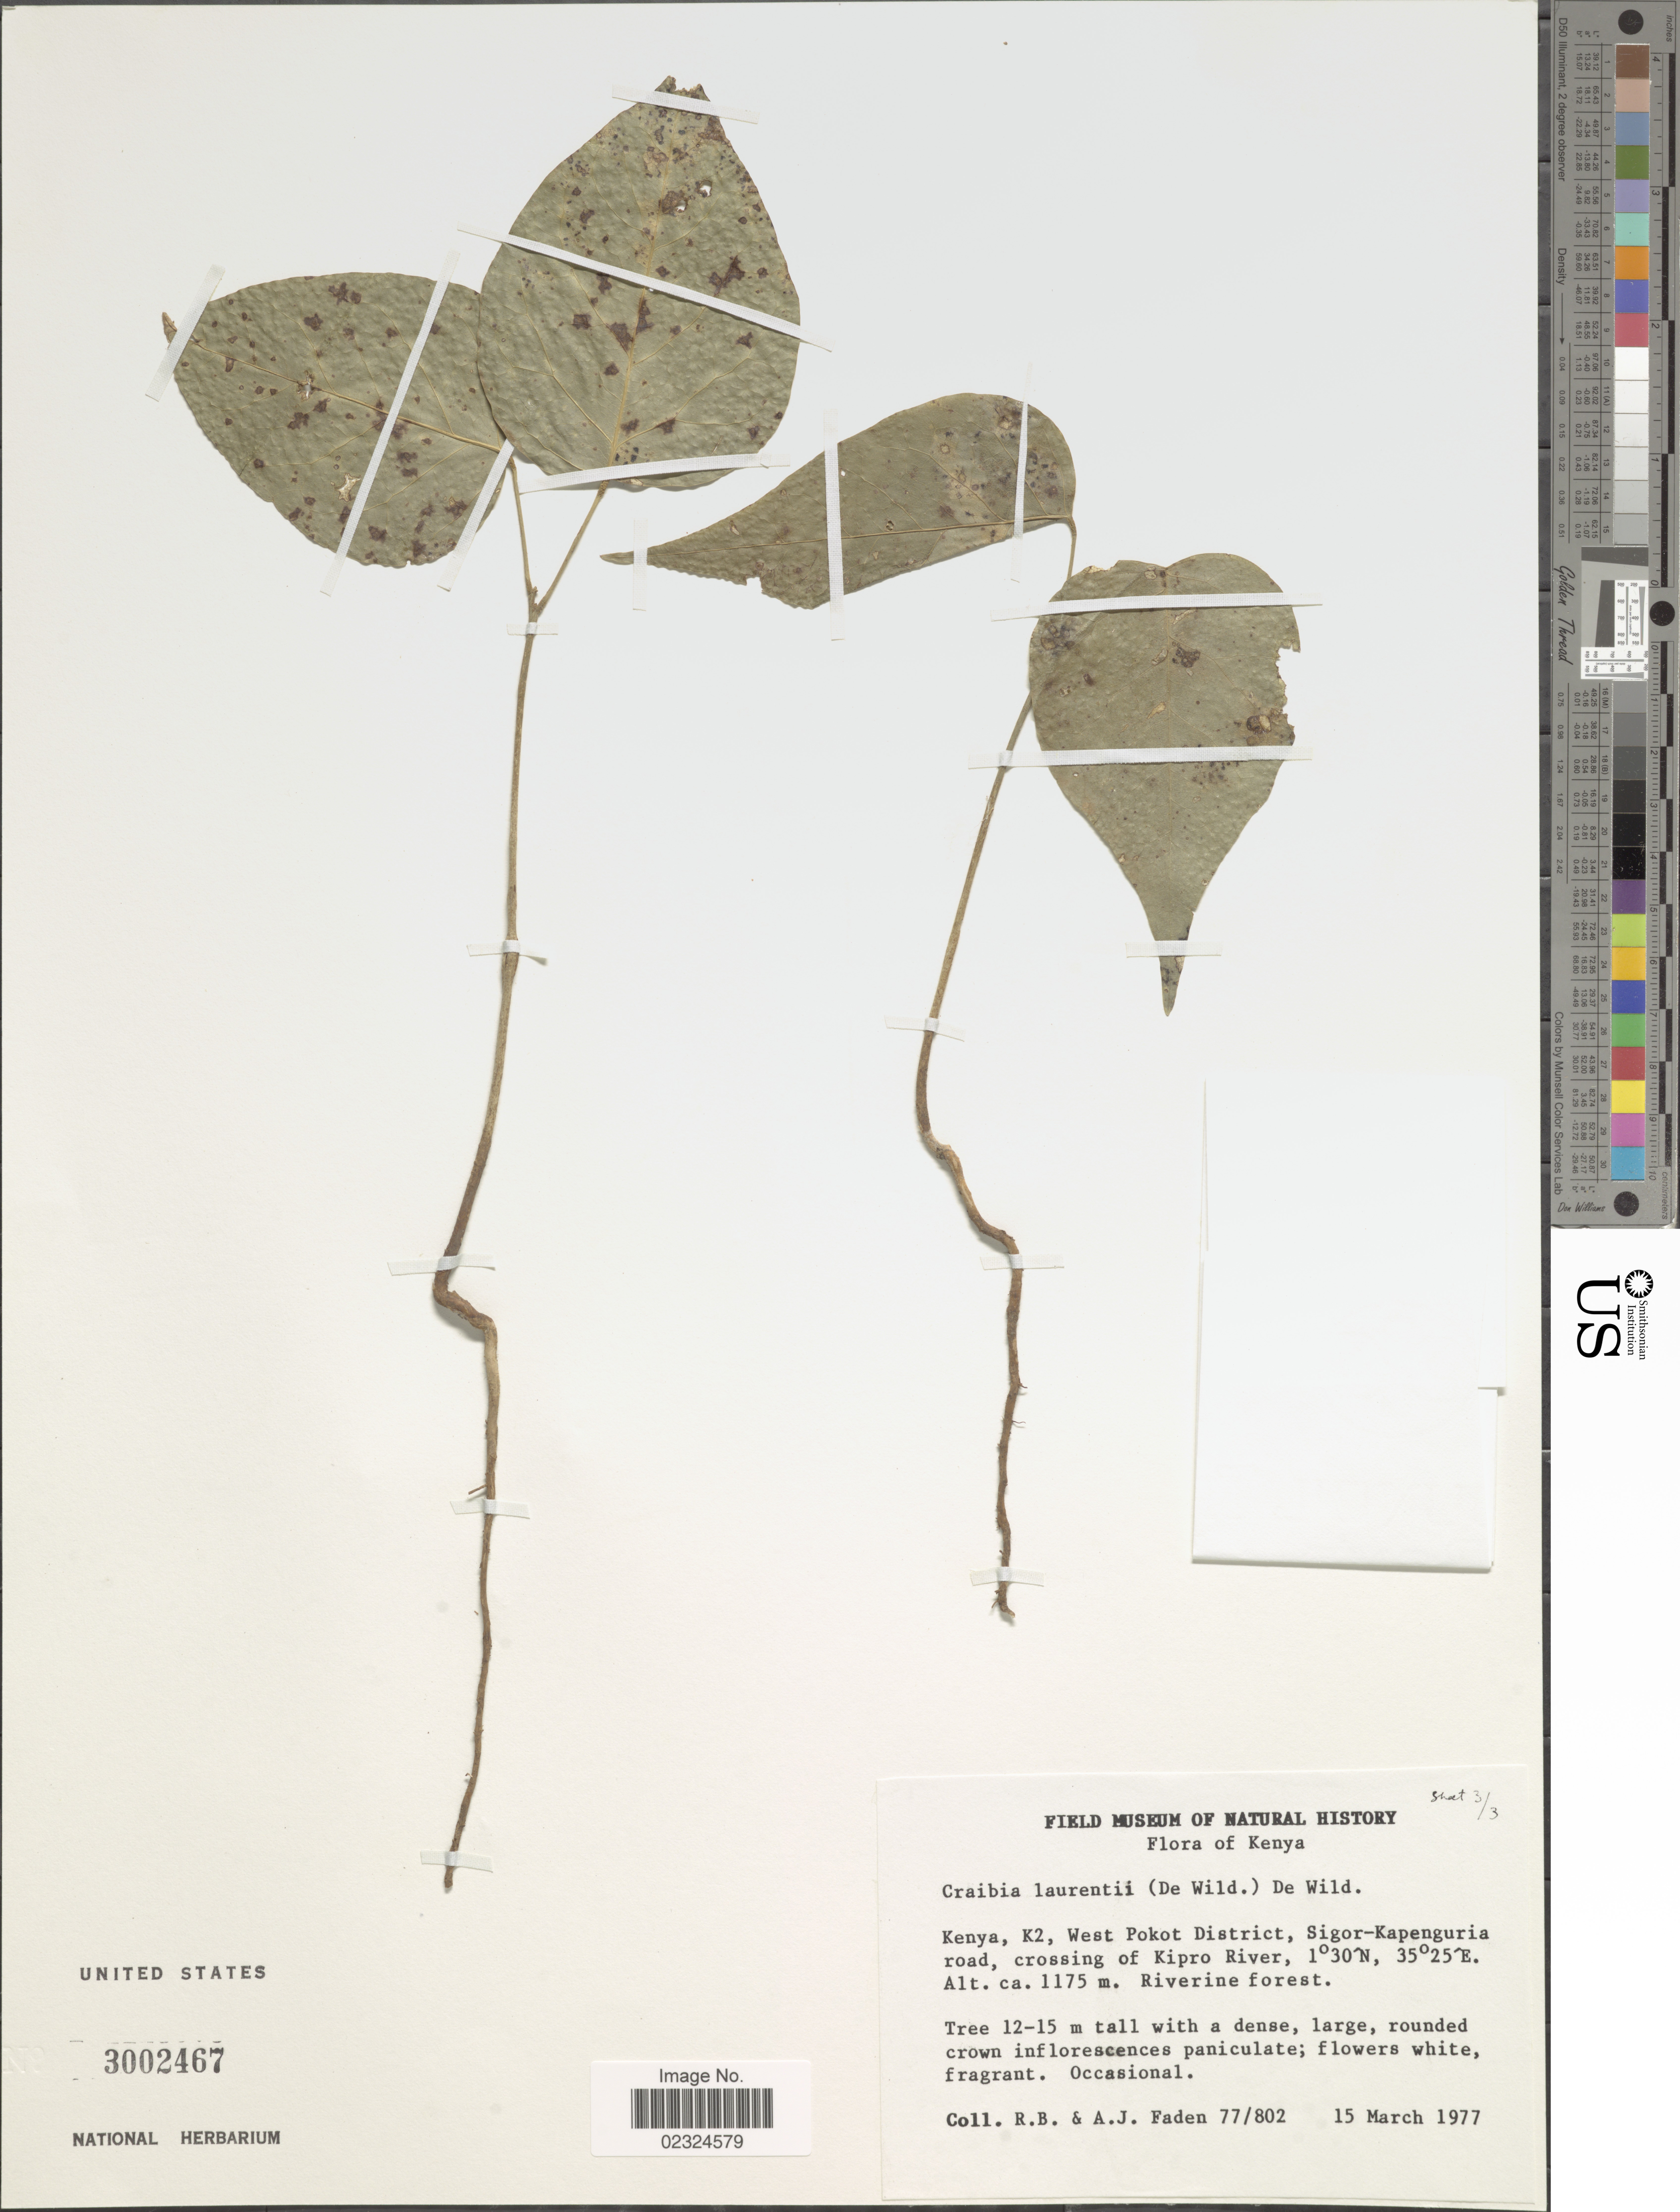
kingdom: Plantae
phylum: Tracheophyta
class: Magnoliopsida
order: Fabales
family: Fabaceae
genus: Craibia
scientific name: Craibia laurentii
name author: (De Wild.) De Wild.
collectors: R. B. Faden & A. J. Faden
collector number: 77/802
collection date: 1977-03-15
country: Kenya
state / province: West Pokot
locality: Kenya, K2, West Pokot District, Sigor-Kapenguria road, crossing of Kipro River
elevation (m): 1175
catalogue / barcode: US 3002467